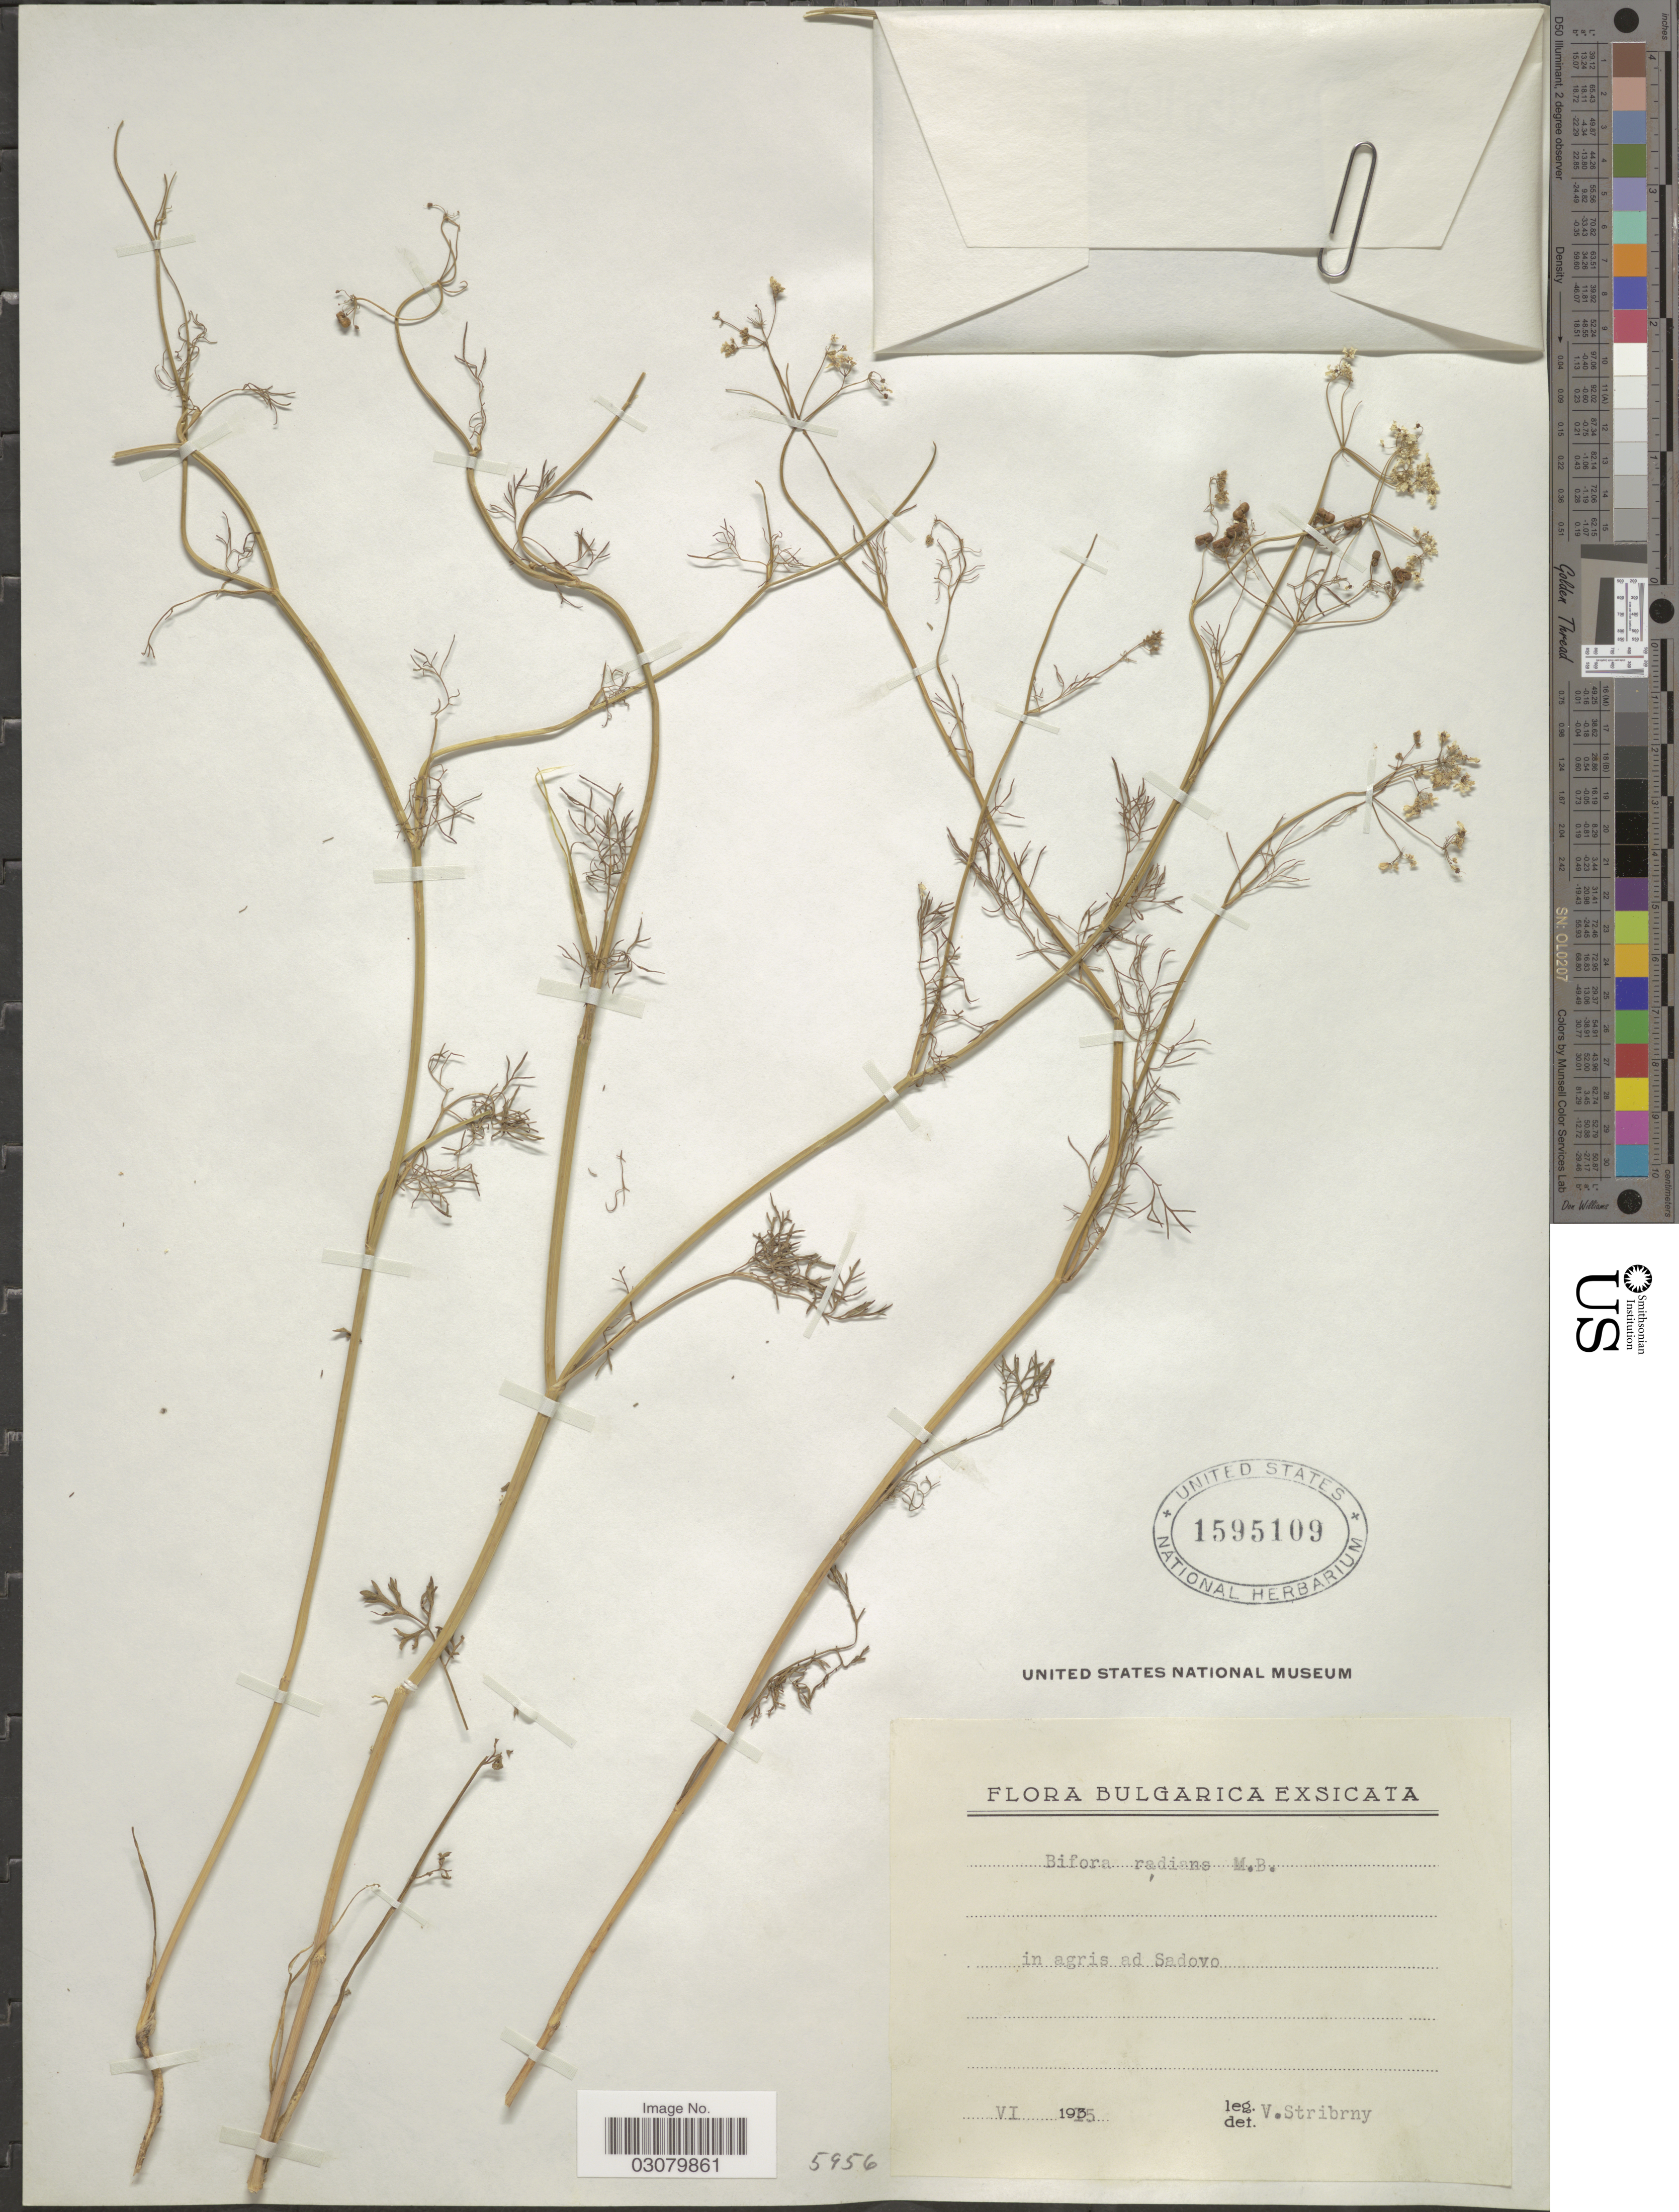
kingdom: Plantae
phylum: Tracheophyta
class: Magnoliopsida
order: Apiales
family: Apiaceae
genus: Bifora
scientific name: Bifora radians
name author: M. Bieb.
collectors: V. Stribrny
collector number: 5956?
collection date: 1915-06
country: Bulgaria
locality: Bulgarica. In agris ad Sadovo.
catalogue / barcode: US 1595109